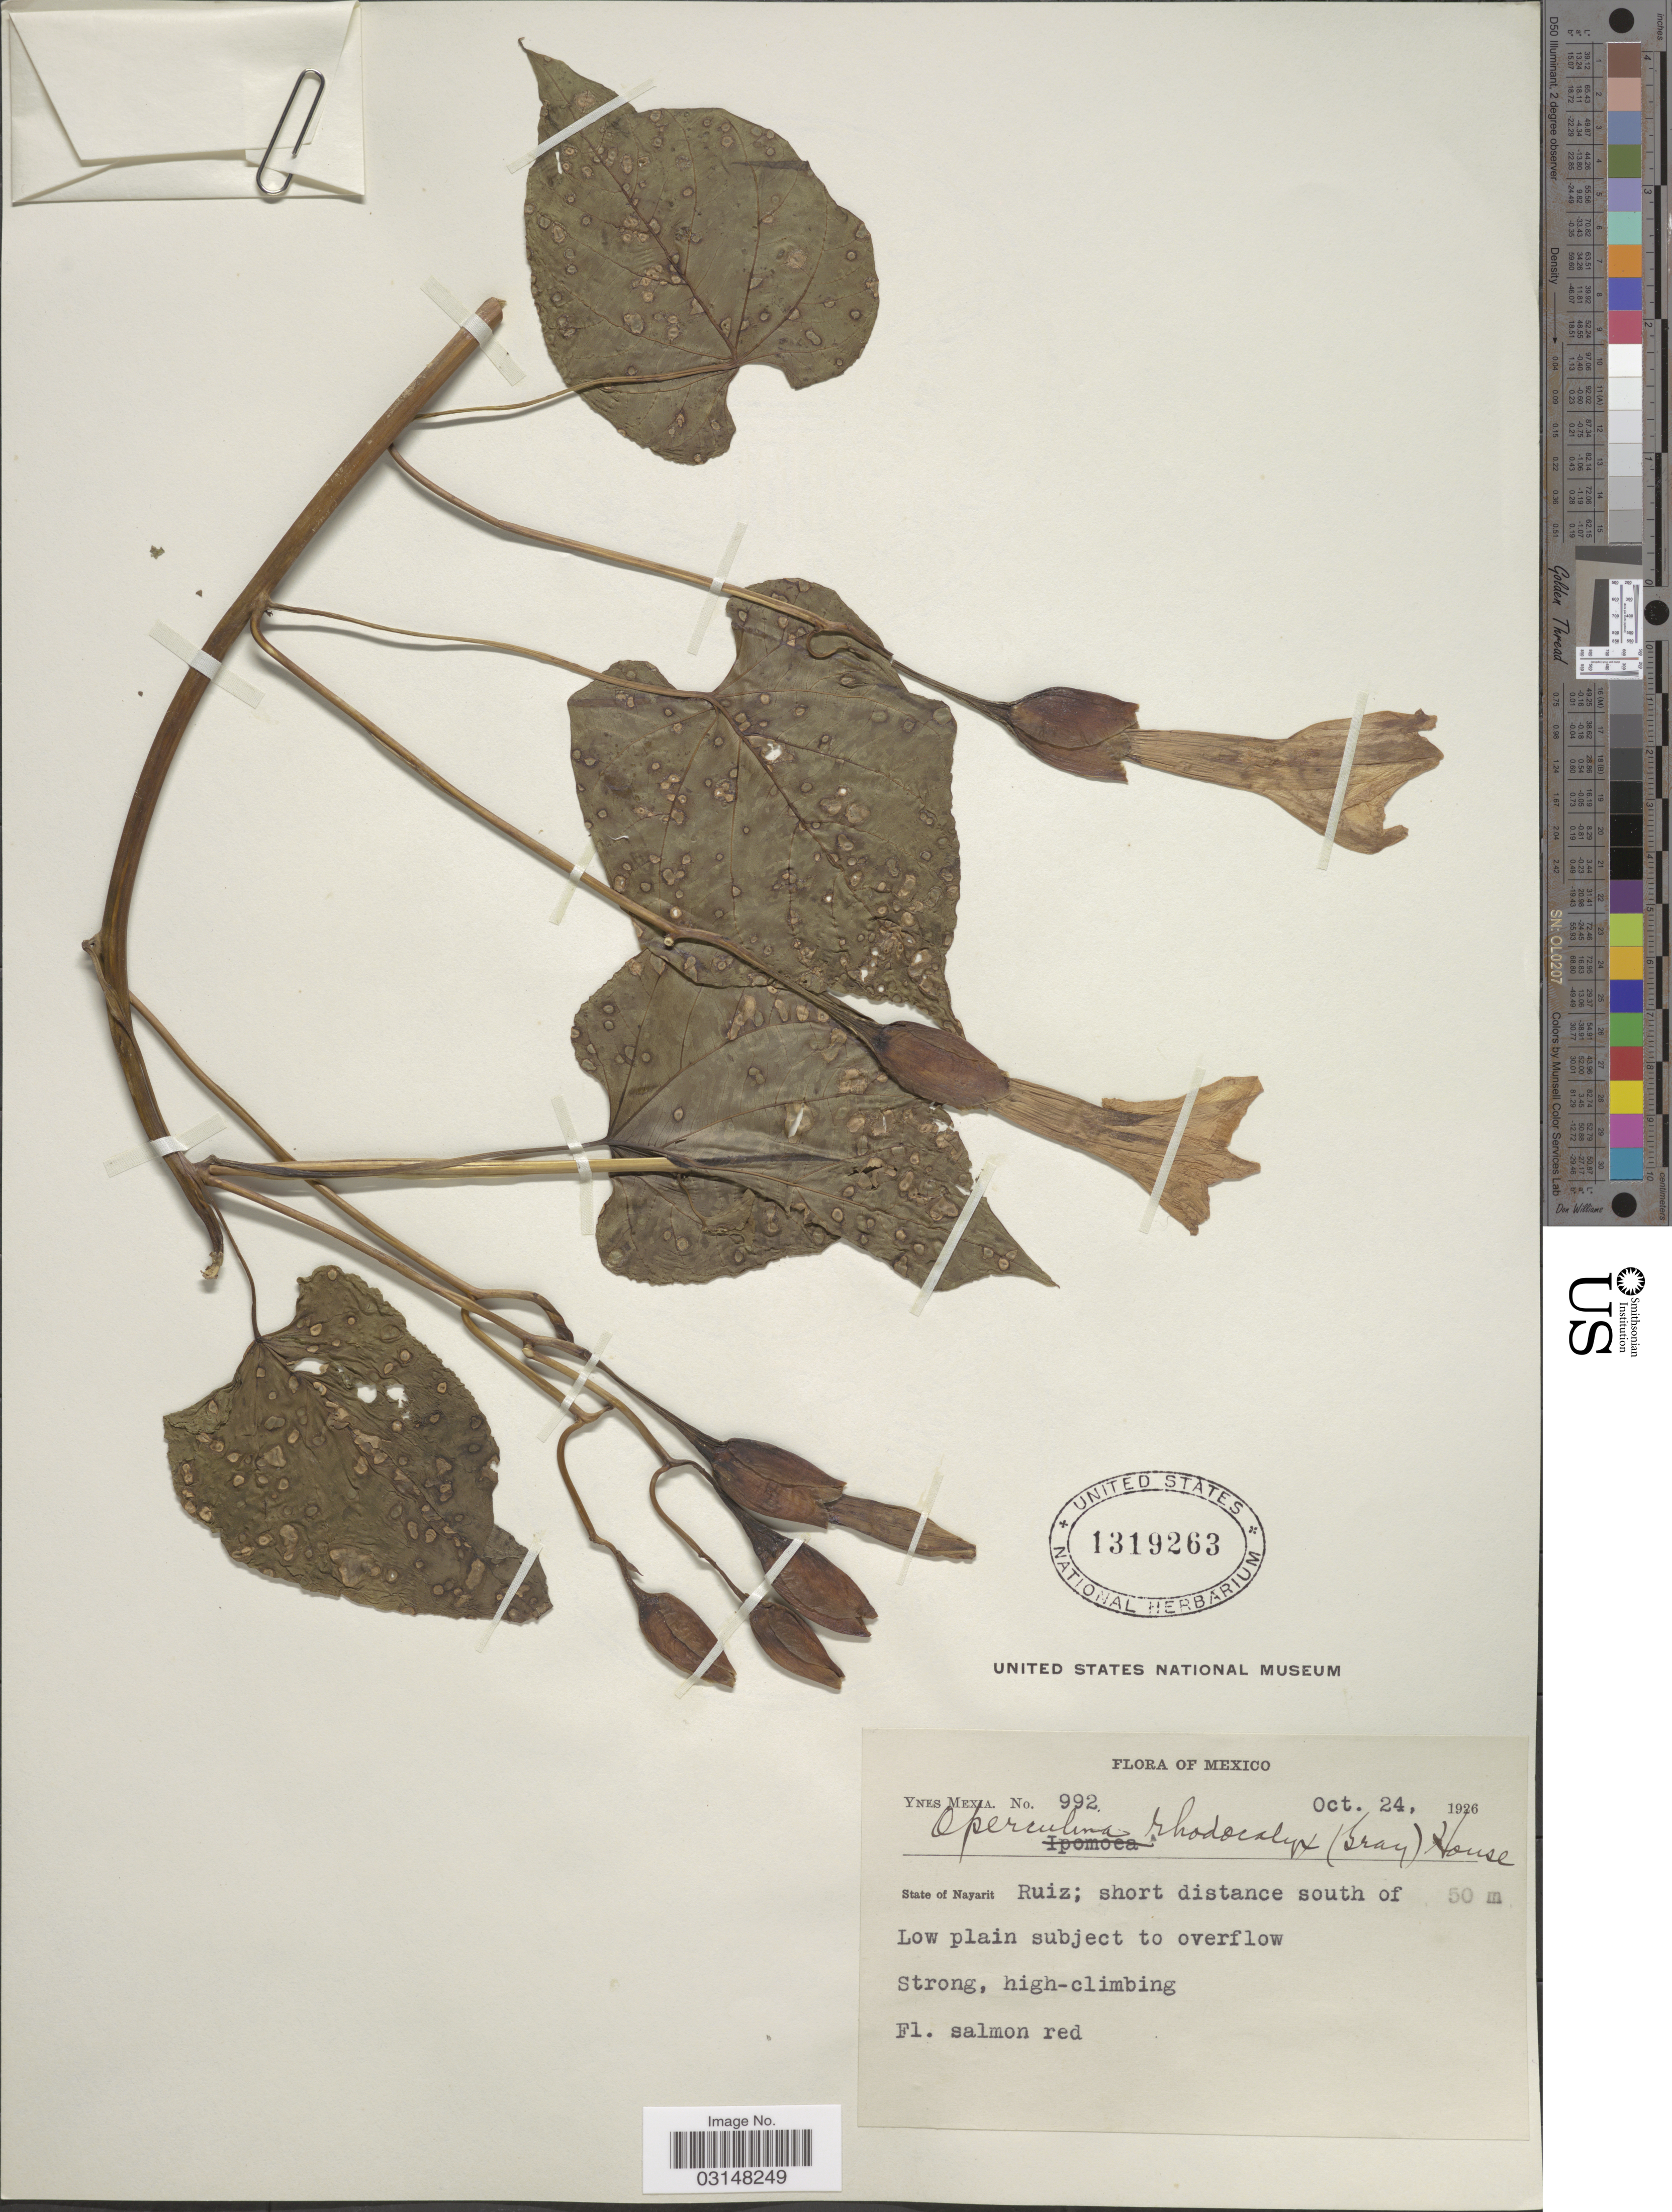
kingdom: Plantae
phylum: Tracheophyta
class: Magnoliopsida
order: Solanales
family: Convolvulaceae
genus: Operculina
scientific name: Operculina pteripes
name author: (G. Don) O'Donell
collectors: Y. Mexia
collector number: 992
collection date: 1926-10-24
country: Mexico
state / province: Nayarit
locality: Ruiz; short distance south of Low plain subject to overflow.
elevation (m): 50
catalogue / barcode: US 1319263